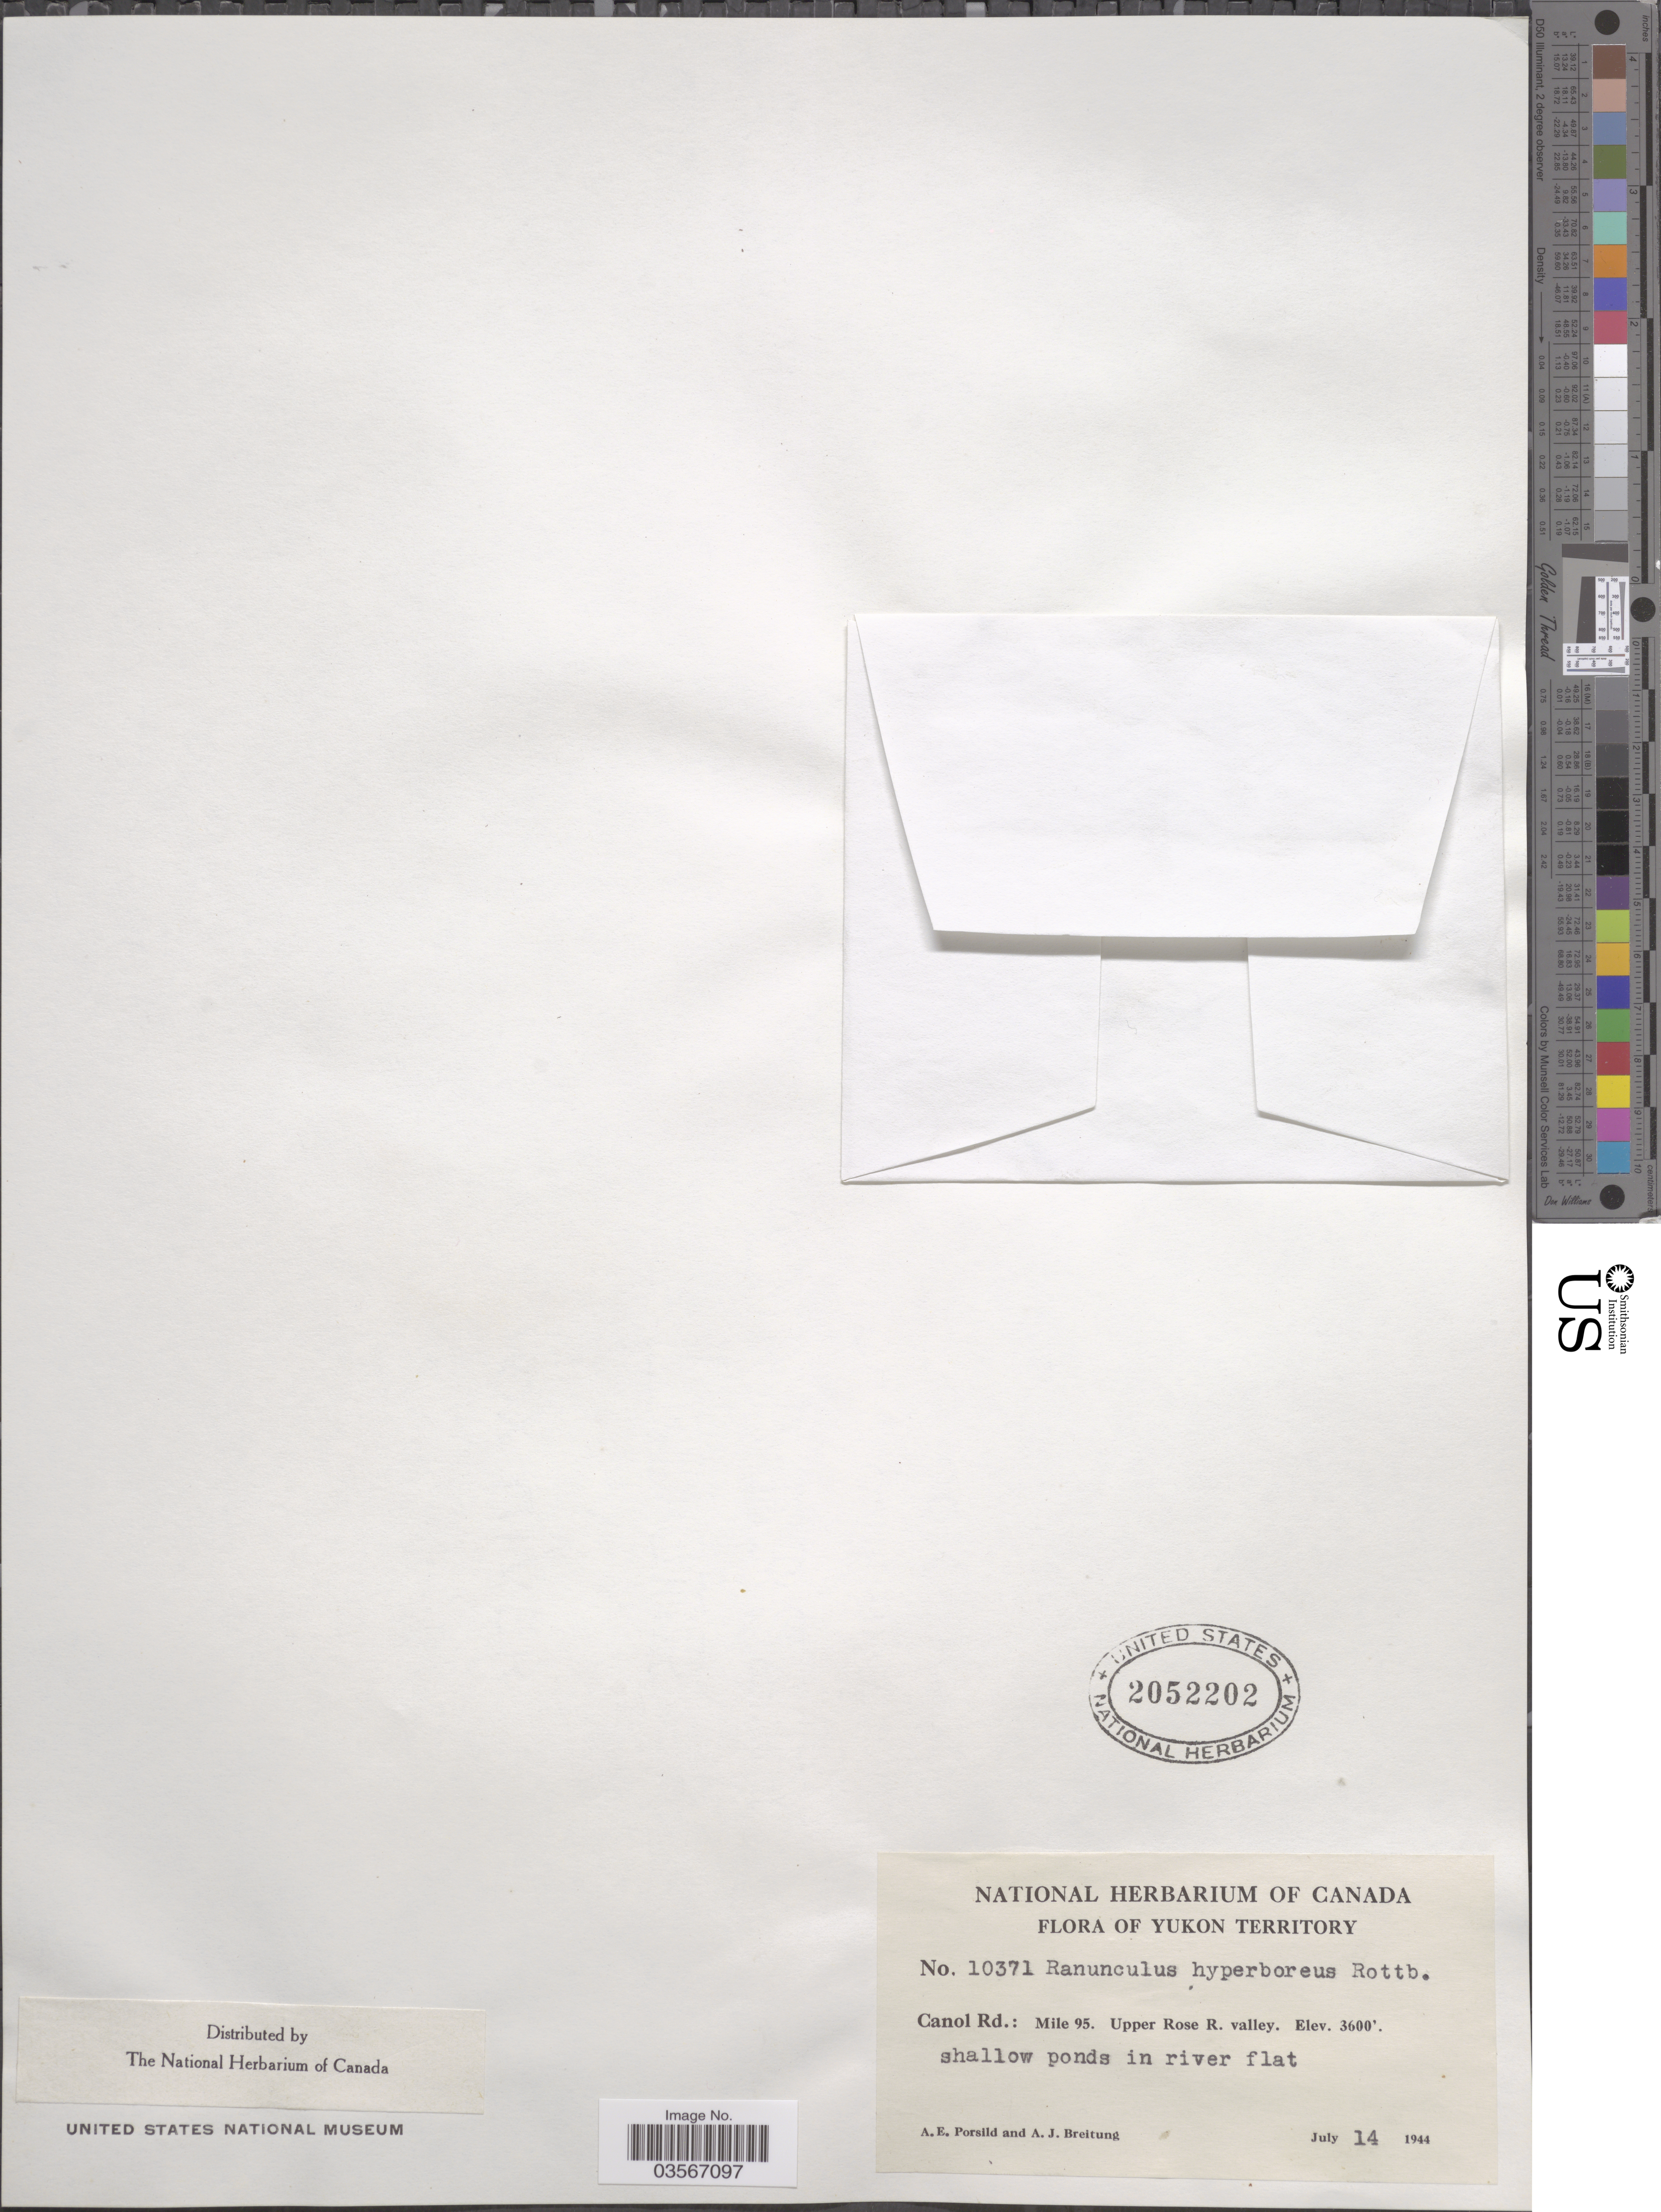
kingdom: Plantae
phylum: Tracheophyta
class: Magnoliopsida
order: Ranunculales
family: Ranunculaceae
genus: Ranunculus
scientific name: Ranunculus hyperboreus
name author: Rottb.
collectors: A. E. Porsild & A. Breitung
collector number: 10371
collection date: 1944-07-14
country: Canada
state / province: Yukon Territory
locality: Canol Rd.: Mile 95. Upper Rose R. valley.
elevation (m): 1097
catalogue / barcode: US 2052202